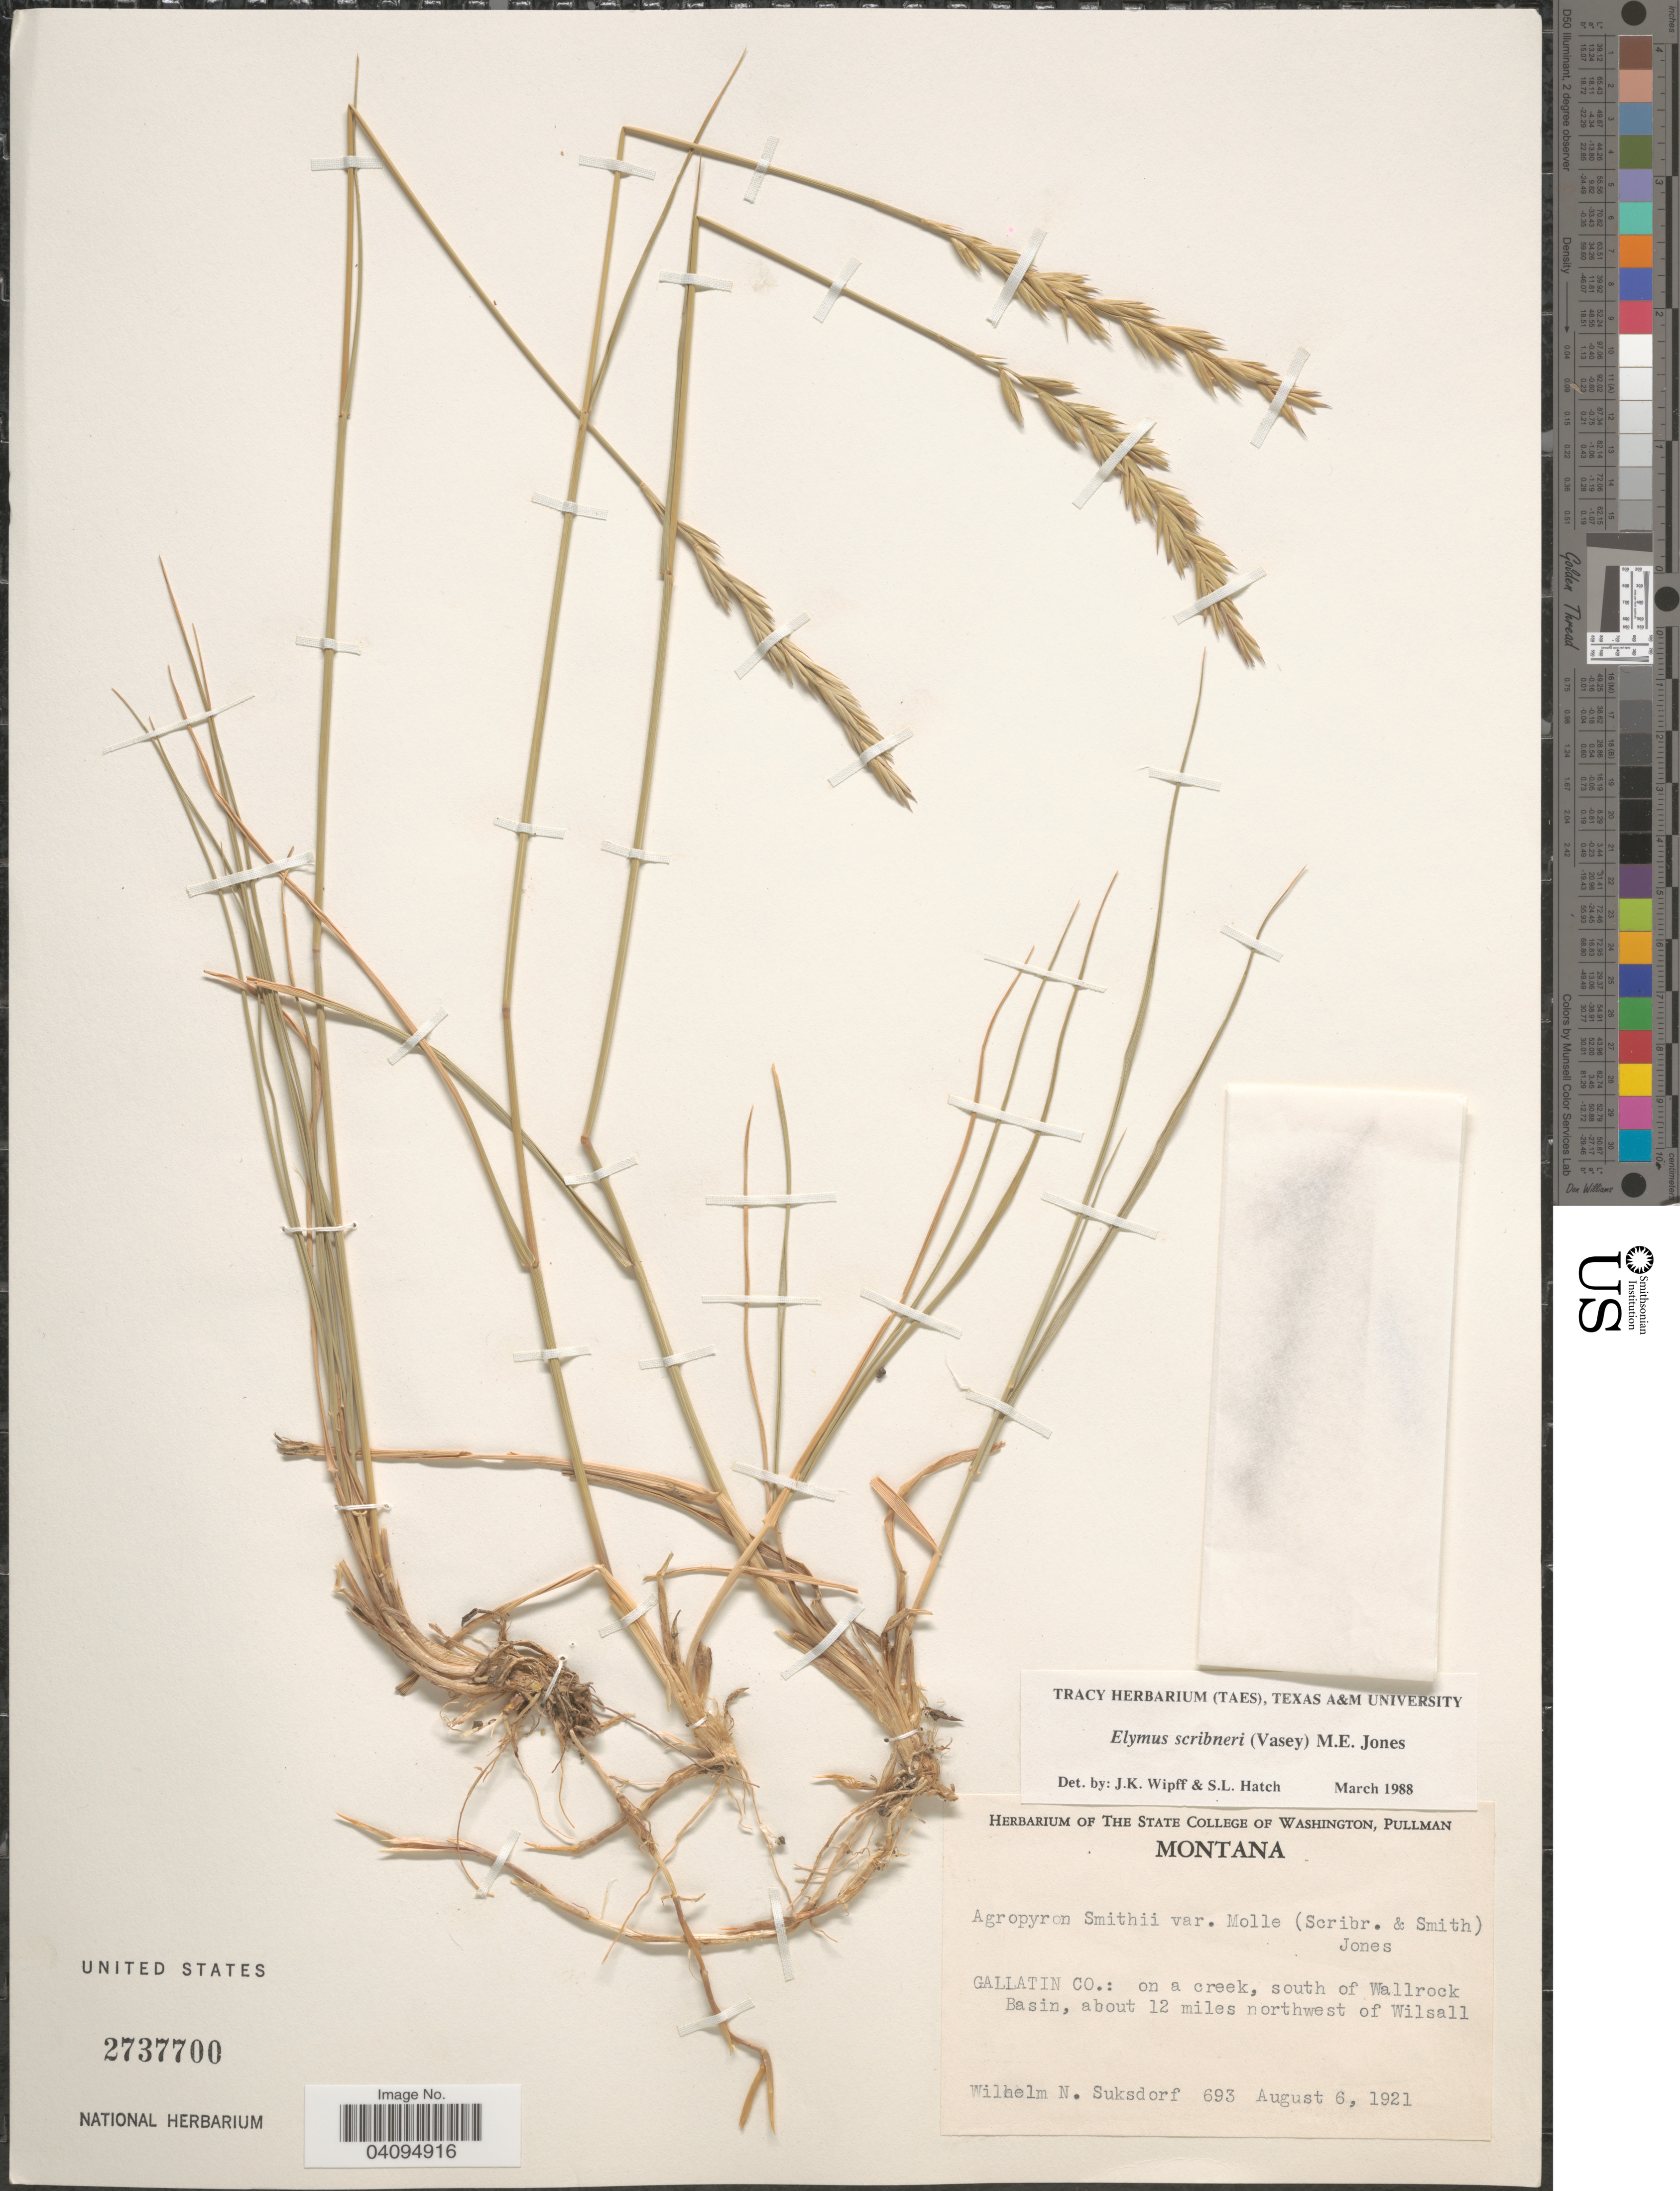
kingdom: Plantae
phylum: Tracheophyta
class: Liliopsida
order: Poales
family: Poaceae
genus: Elymus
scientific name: Elymus scribneri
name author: (Vasey) M.E. Jones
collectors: W. N. Suksdorf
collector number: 693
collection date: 1921-08-06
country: United States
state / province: Montana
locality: Gallatin Co.: on a creek, south of Wallrock Basin, about 12 miles northwest of Wilsall.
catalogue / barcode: US 2737700